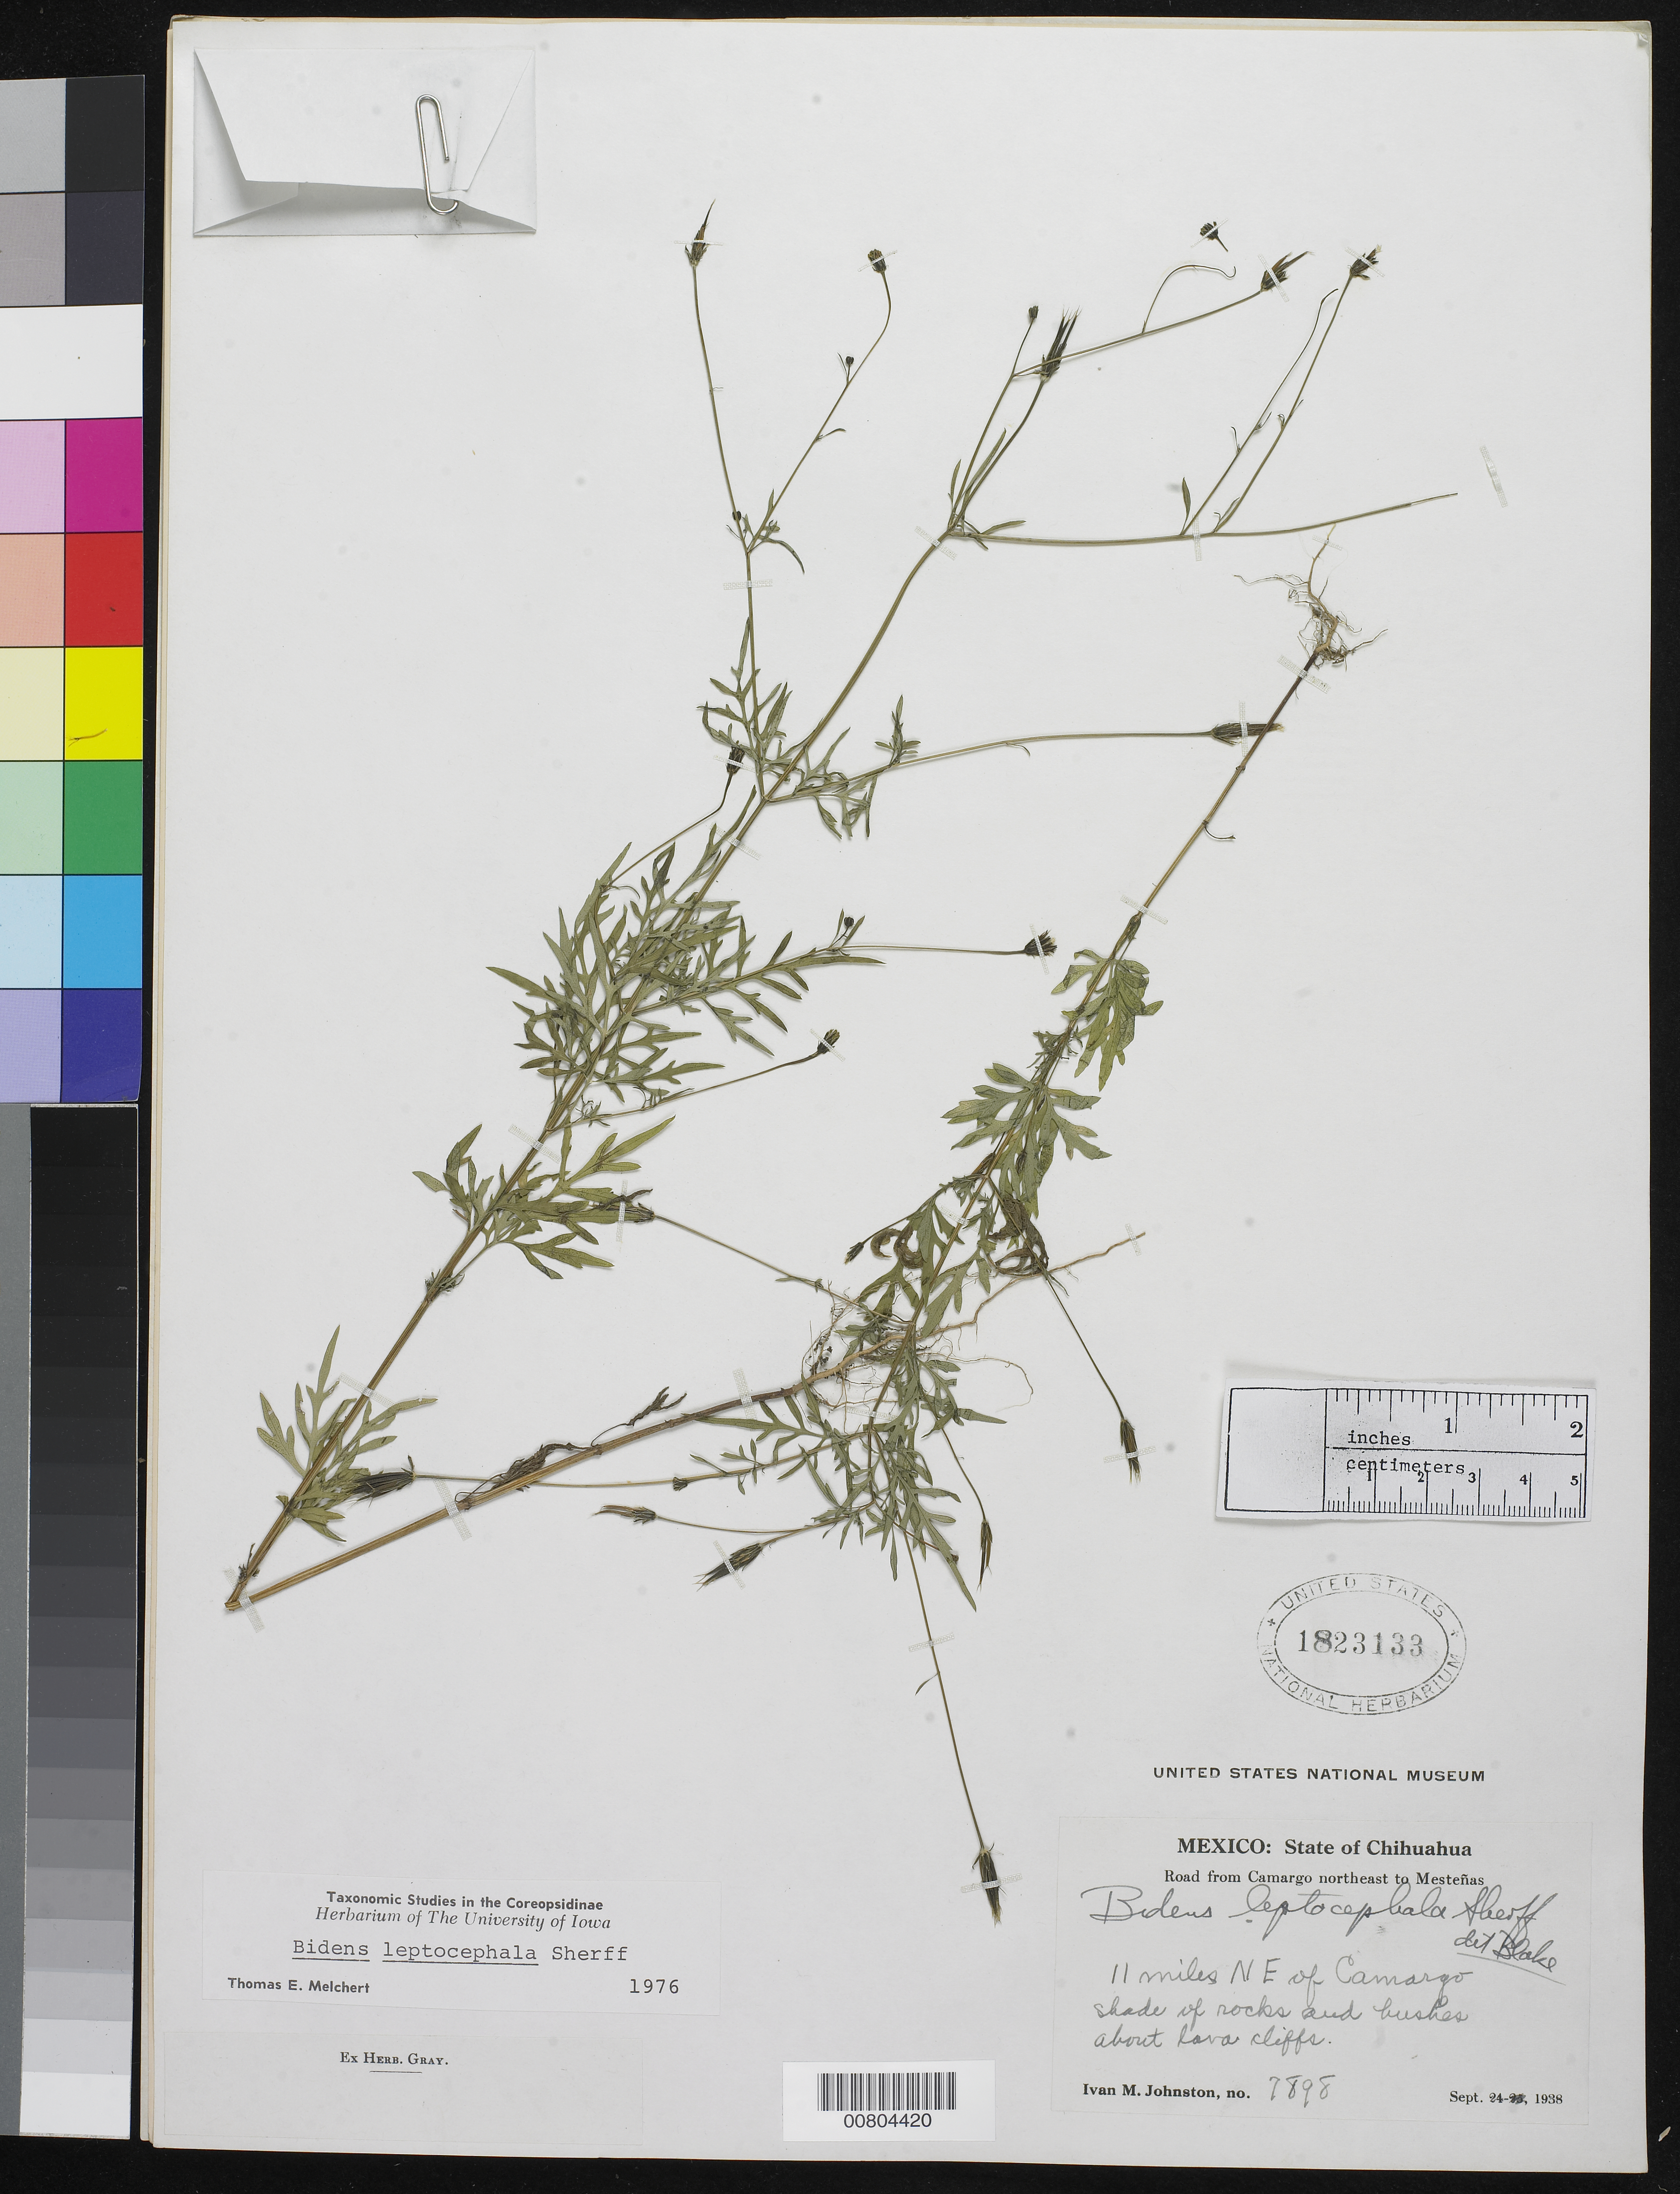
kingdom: Plantae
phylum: Tracheophyta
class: Magnoliopsida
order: Asterales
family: Asteraceae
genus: Bidens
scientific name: Bidens leptocephala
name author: Sherff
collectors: I.M. Johnston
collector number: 7898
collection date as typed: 24 Sep 1938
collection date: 1938-09-24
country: Mexico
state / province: Chihuahua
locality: Road from Camargo northeast to Mesteñas, 11 miles NE of Camargo, Chihuahua.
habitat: Shade of rocks and bushes about lava cliffs.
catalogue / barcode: US 1823133